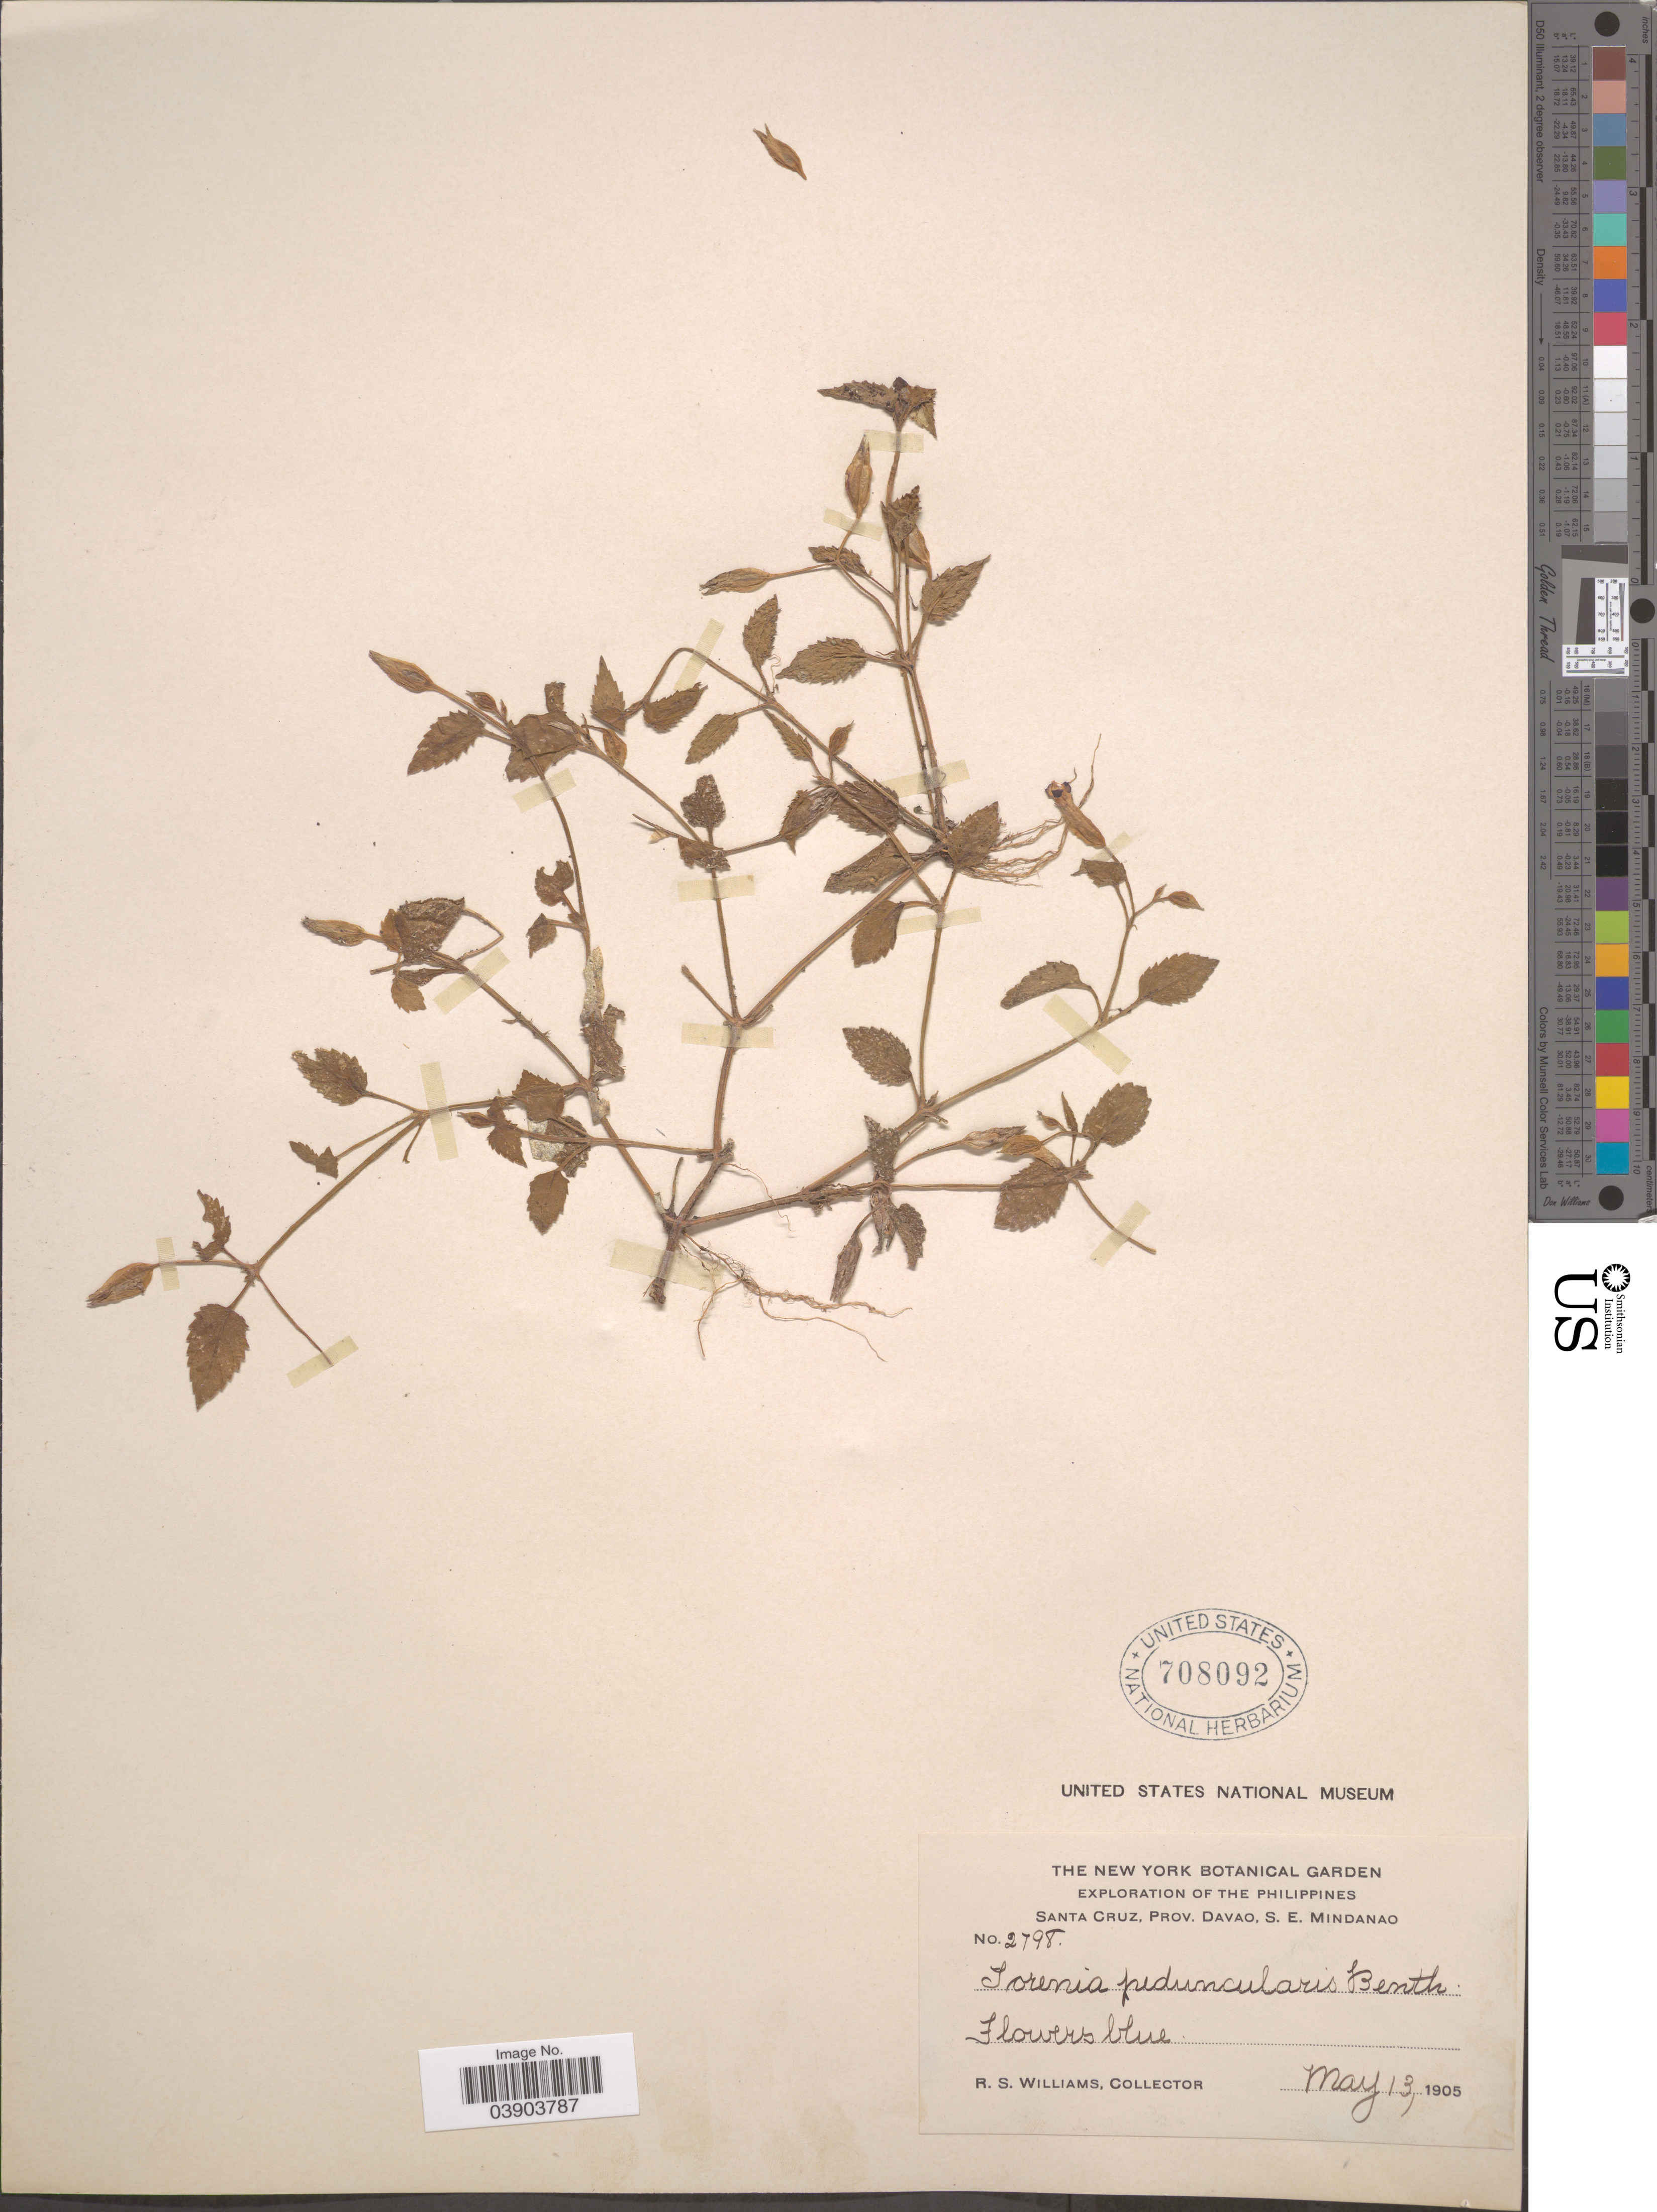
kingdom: Plantae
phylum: Tracheophyta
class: Magnoliopsida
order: Lamiales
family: Linderniaceae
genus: Torenia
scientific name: Torenia peduncularis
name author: Benth.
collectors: R. S. Williams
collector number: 2798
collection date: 1905-05-13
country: Philippines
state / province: Davao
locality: Santa Cruz, Prov. Davao, S. E. Mindanao.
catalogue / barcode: US 708092